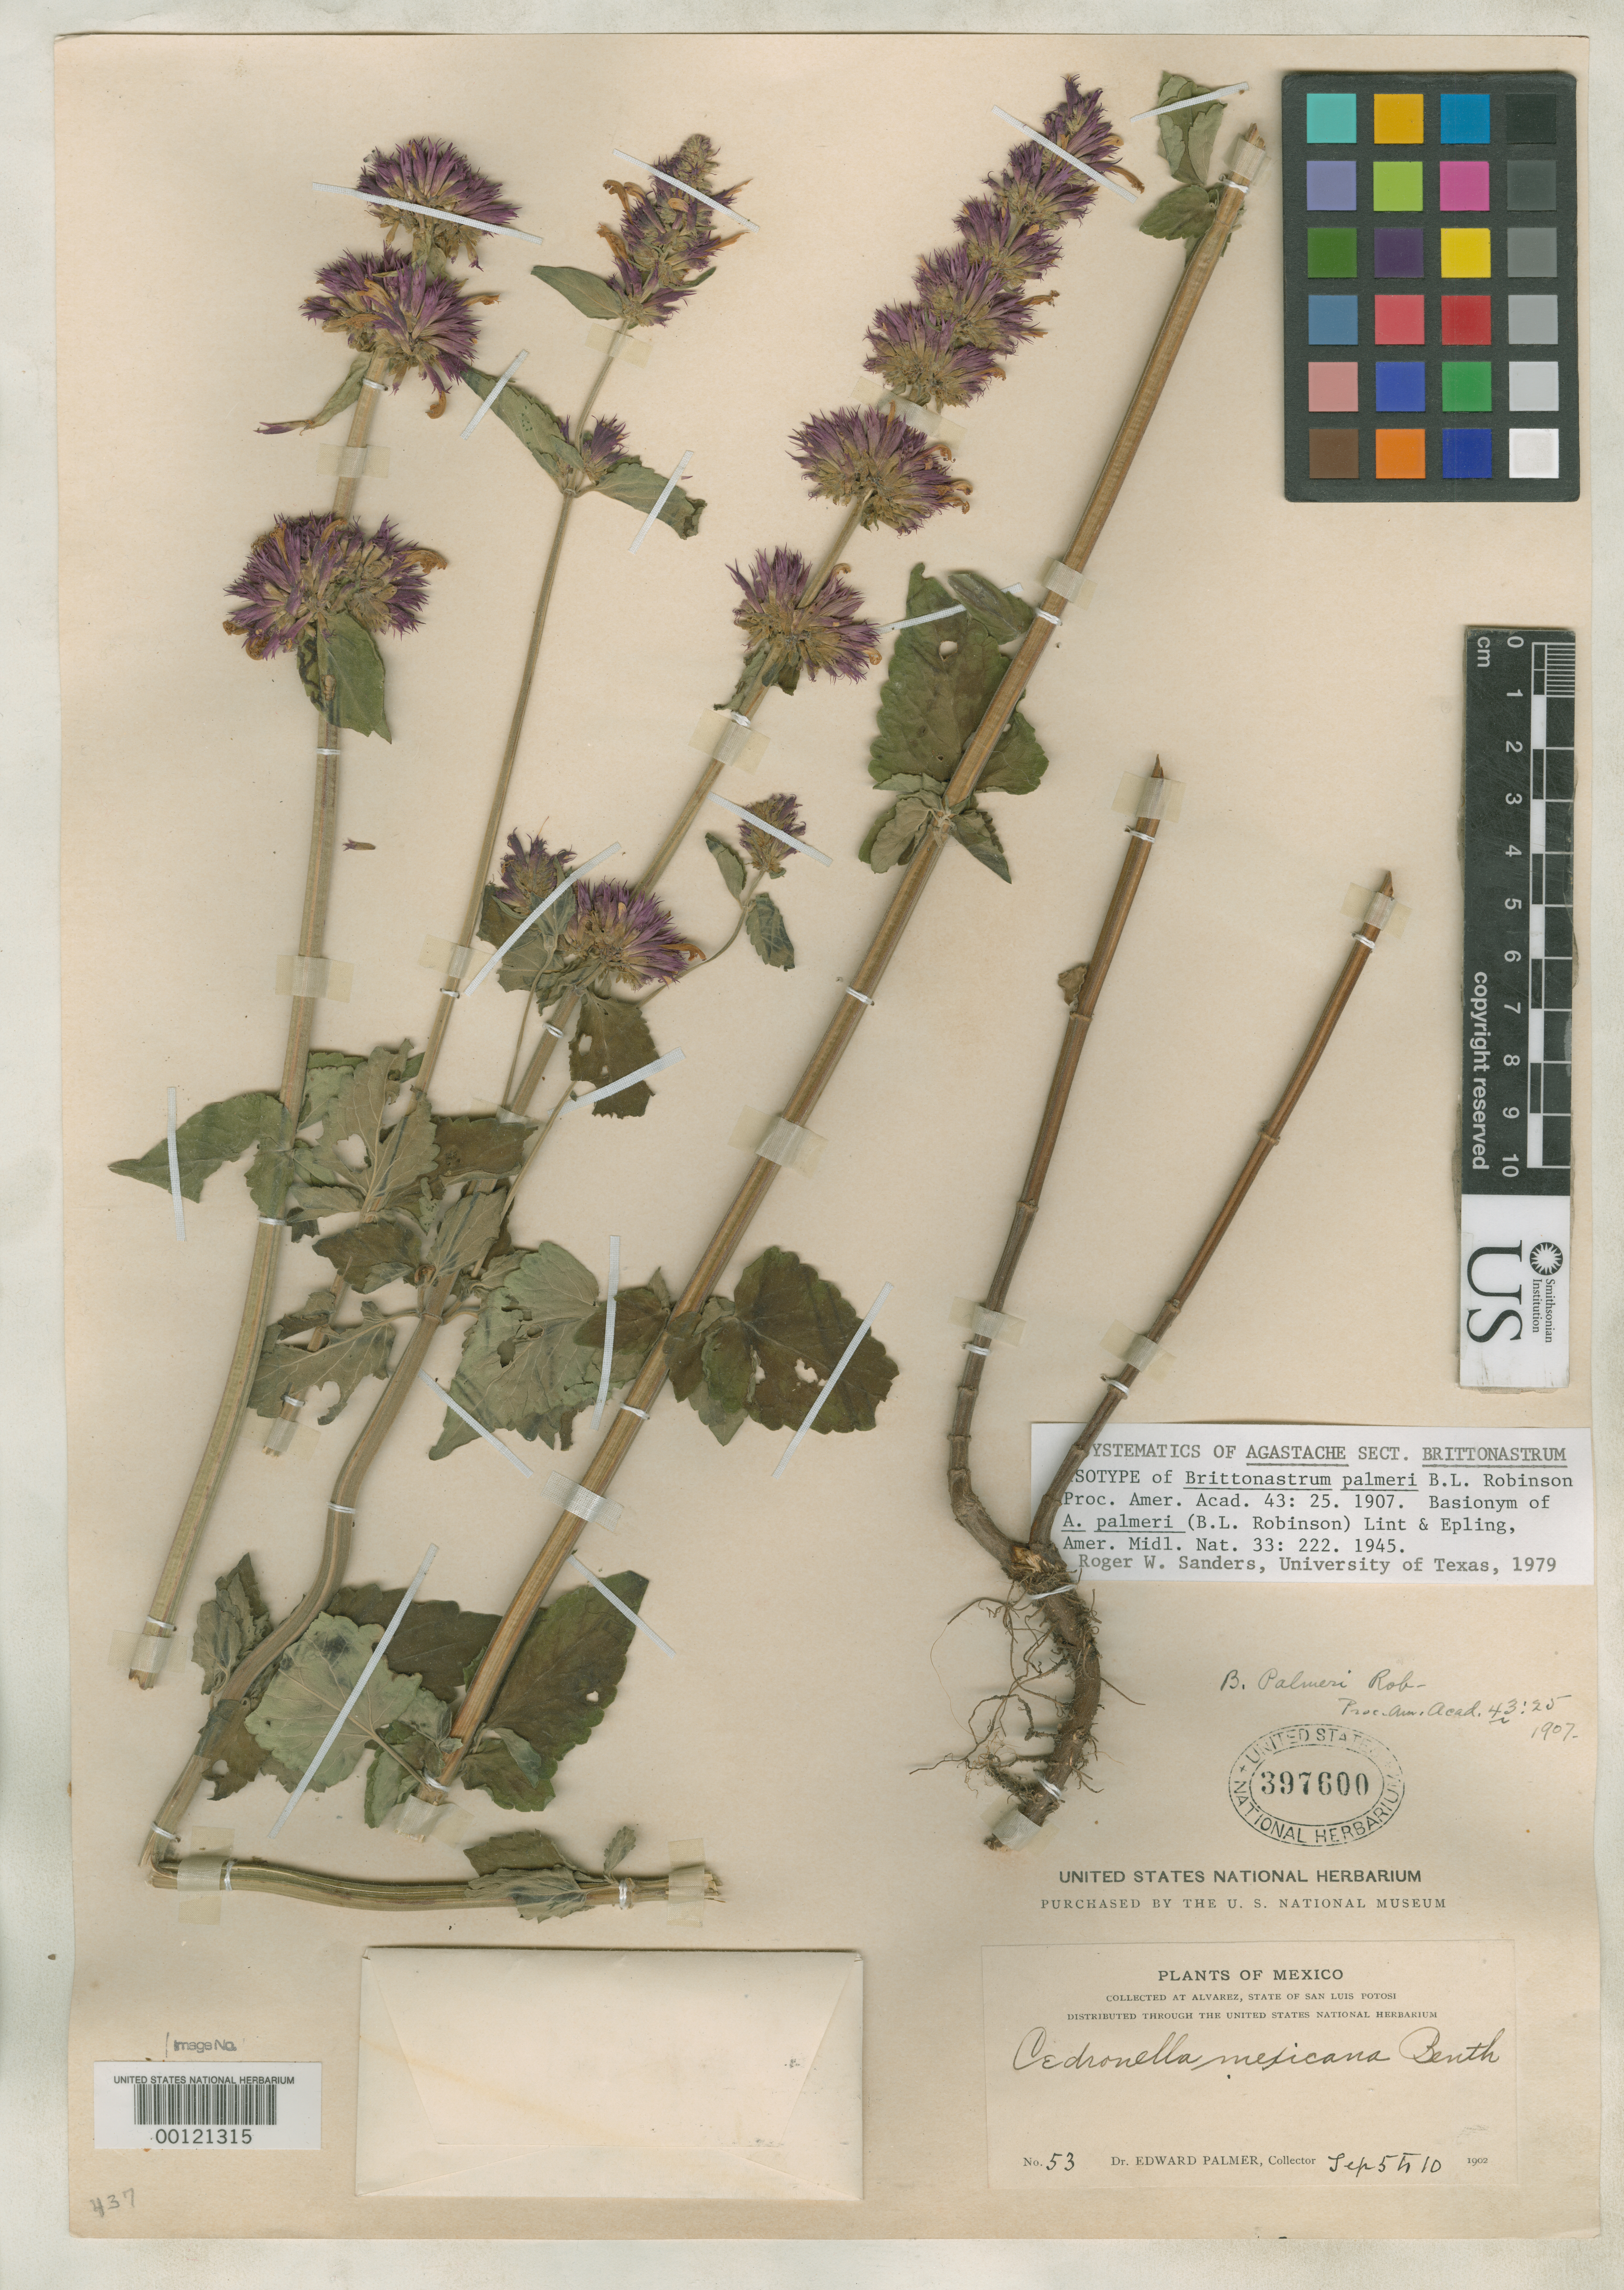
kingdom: Plantae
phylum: Tracheophyta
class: Magnoliopsida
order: Lamiales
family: Lamiaceae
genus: Brittonastrum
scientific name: Brittonastrum palmeri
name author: B.L. Rob.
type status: Isotype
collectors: E. Palmer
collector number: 53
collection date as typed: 05 Sep 1902 to 10 Sep 1902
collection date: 1902-09-05/1902-09-10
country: Mexico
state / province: San Luis Potosi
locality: Alvarez.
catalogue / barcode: US 397600